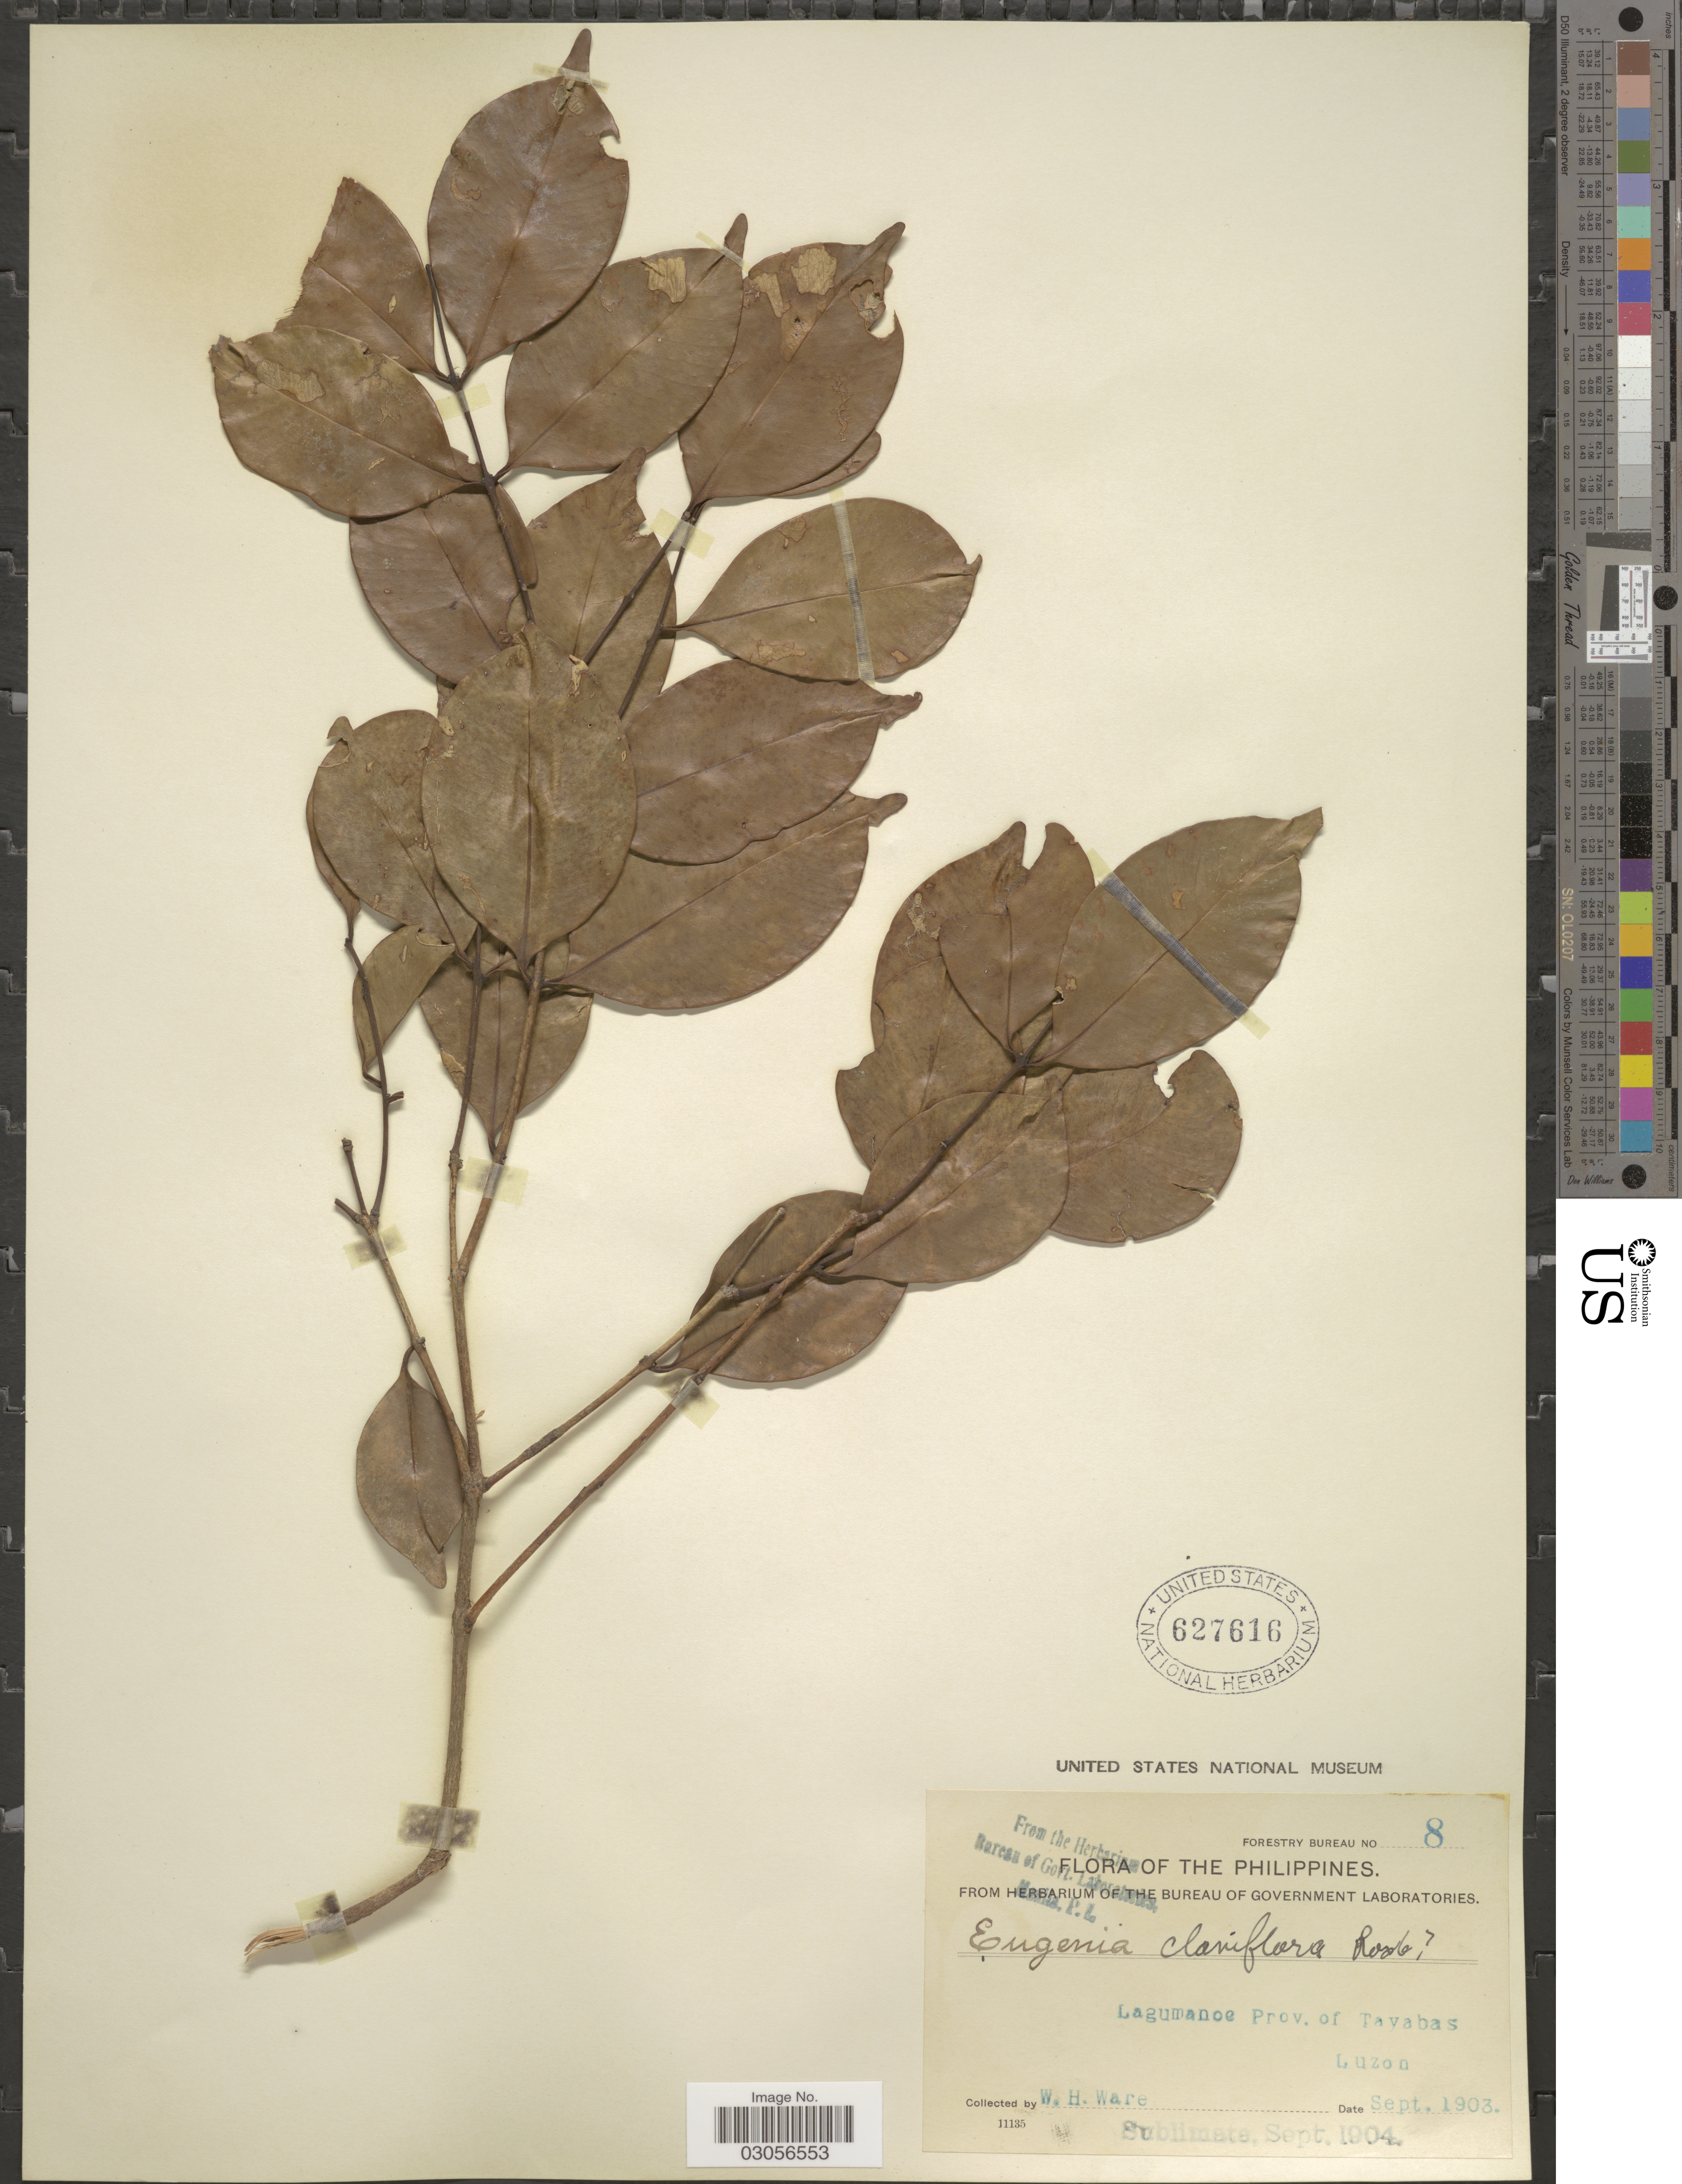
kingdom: Plantae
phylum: Tracheophyta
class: Magnoliopsida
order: Myrtales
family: Myrtaceae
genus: Syzygium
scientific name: Syzygium sp.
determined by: Strong, M. T., (US), Smithsonian Institution - National Museum of Natural History (UNITED STATES)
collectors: W. Ware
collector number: Forestry Bureau 8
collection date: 1903-09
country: Philippines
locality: Lagumanoe, Prov. of Tayabas, Luzon.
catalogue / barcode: US 627616